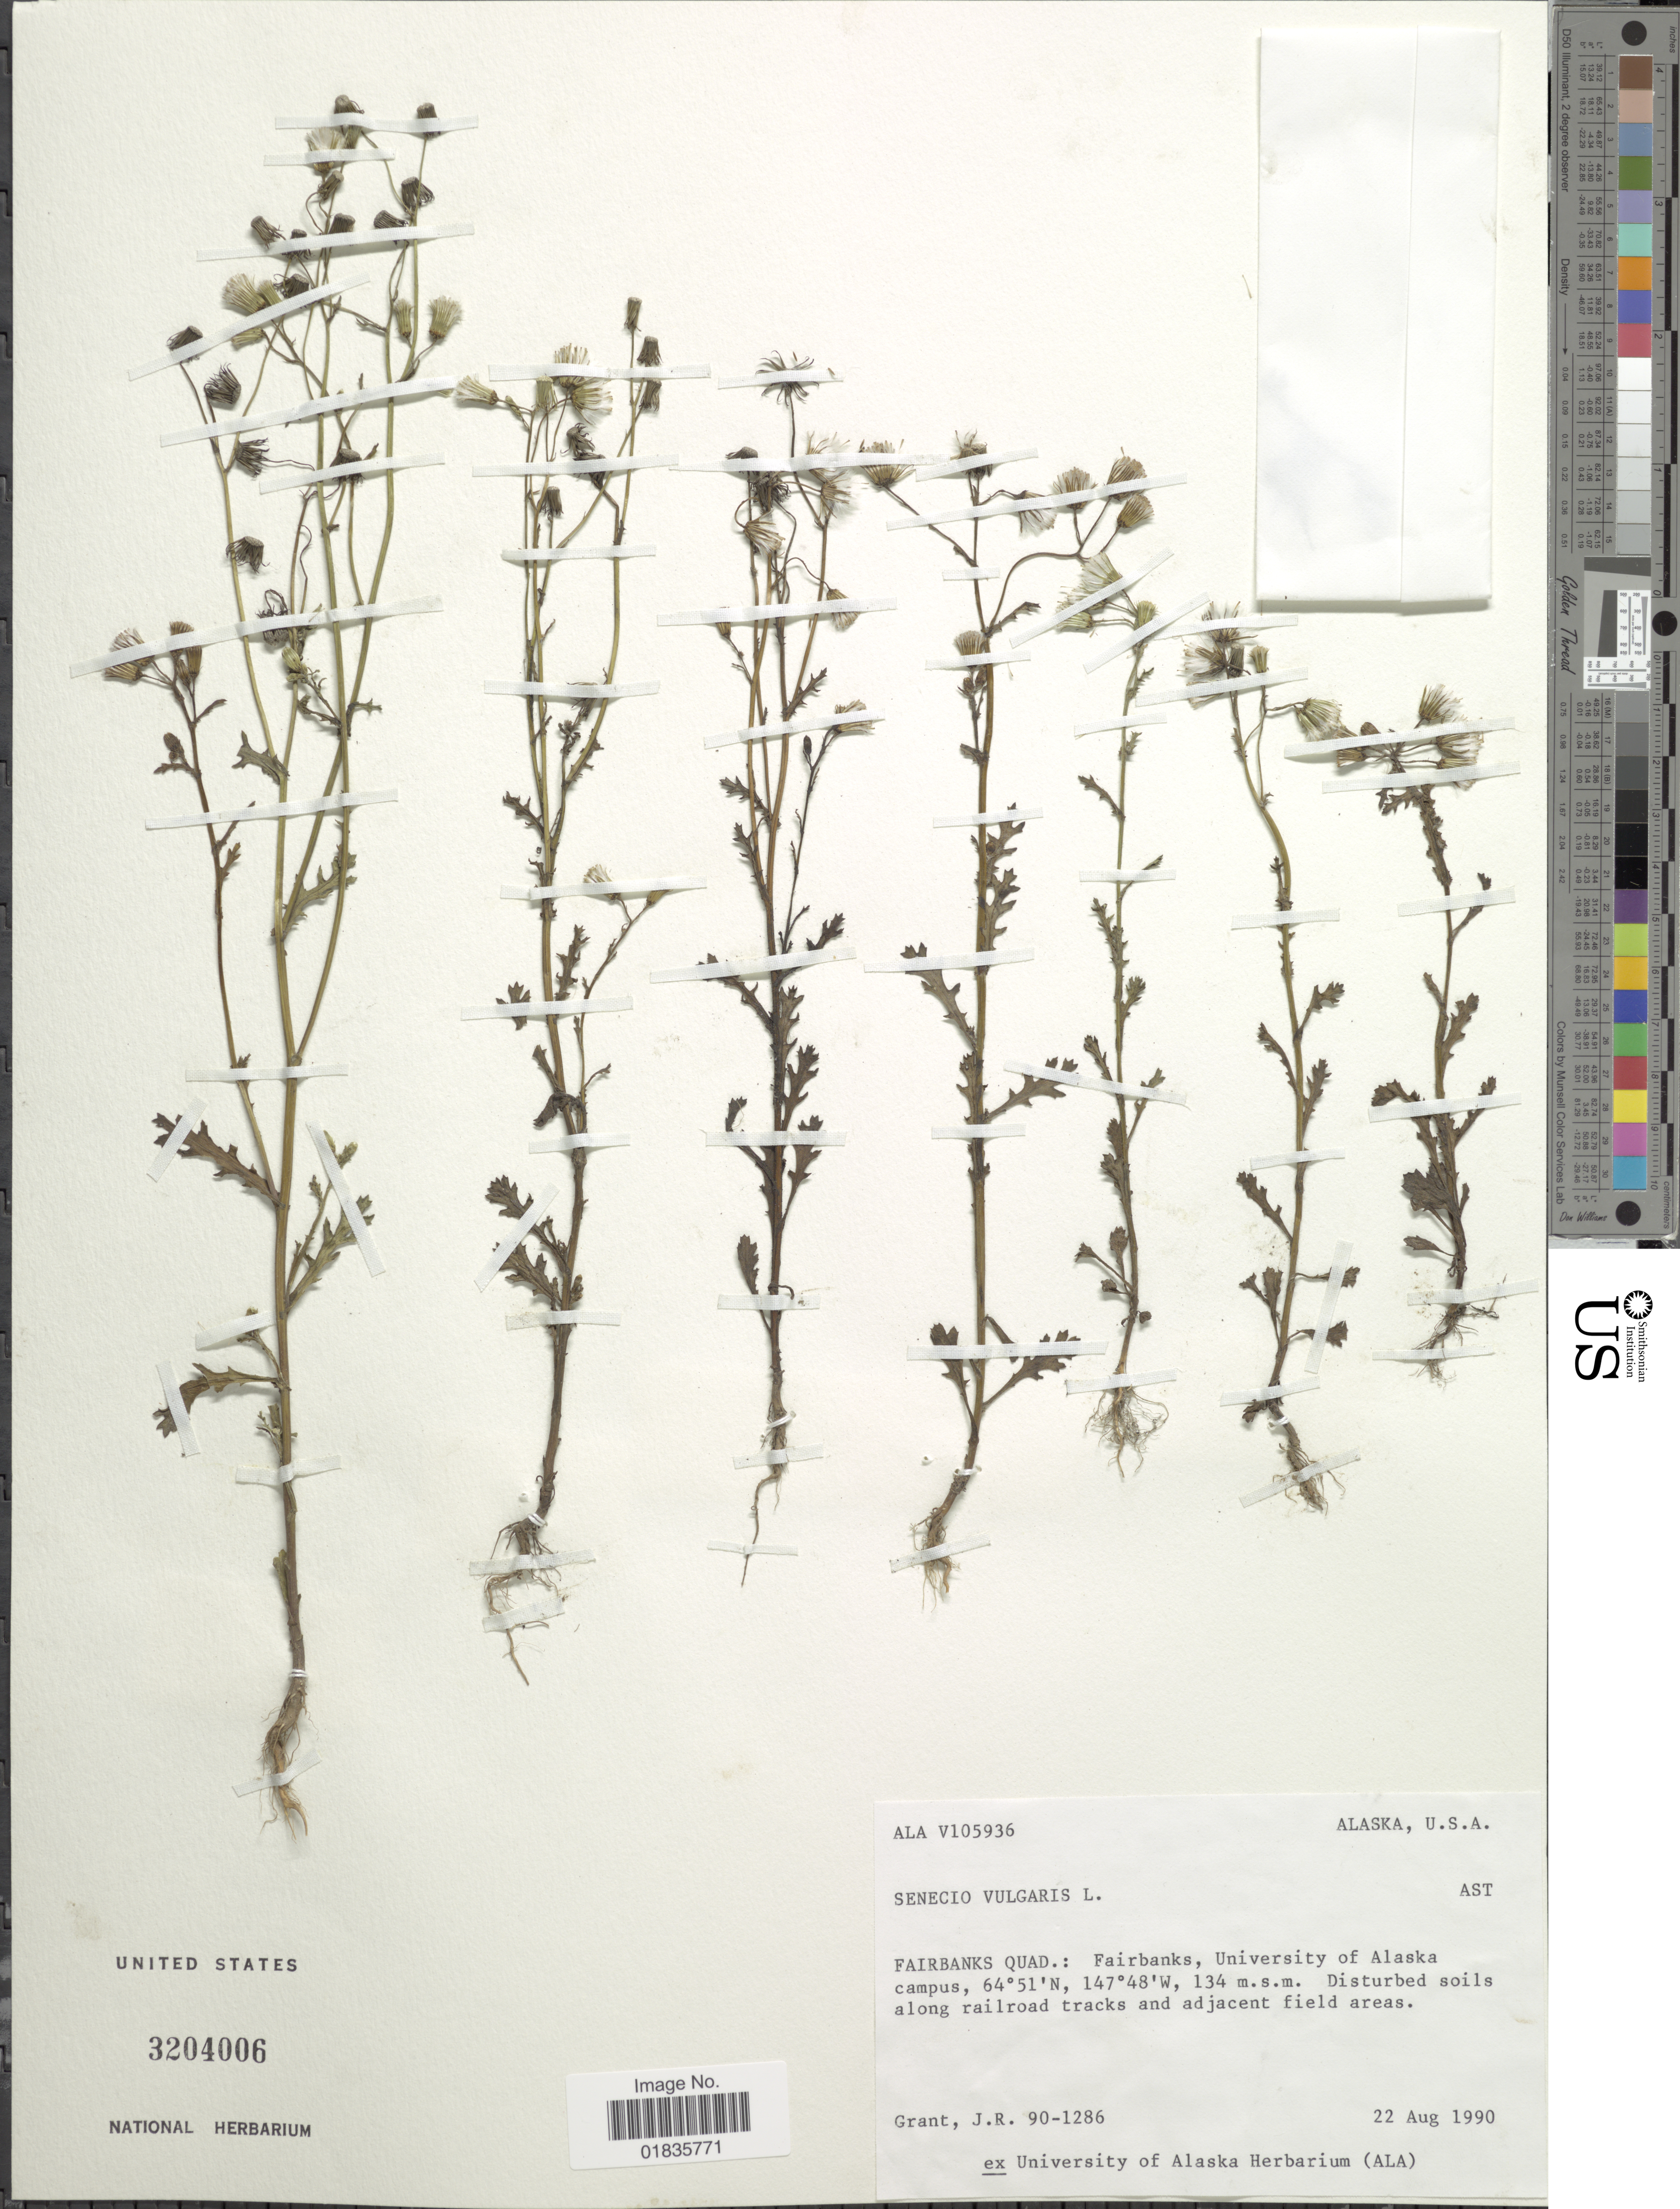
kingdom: Plantae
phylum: Tracheophyta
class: Magnoliopsida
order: Asterales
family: Asteraceae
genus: Senecio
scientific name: Senecio vulgaris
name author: L.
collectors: J. R. Grant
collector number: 90-1286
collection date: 1990-08-22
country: United States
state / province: Alaska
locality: Fairbanks Quad.: Fairbanks, University of Alaska campus, disturbed soils along railroad tracks and adjacent field areas.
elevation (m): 134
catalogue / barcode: US 3204006